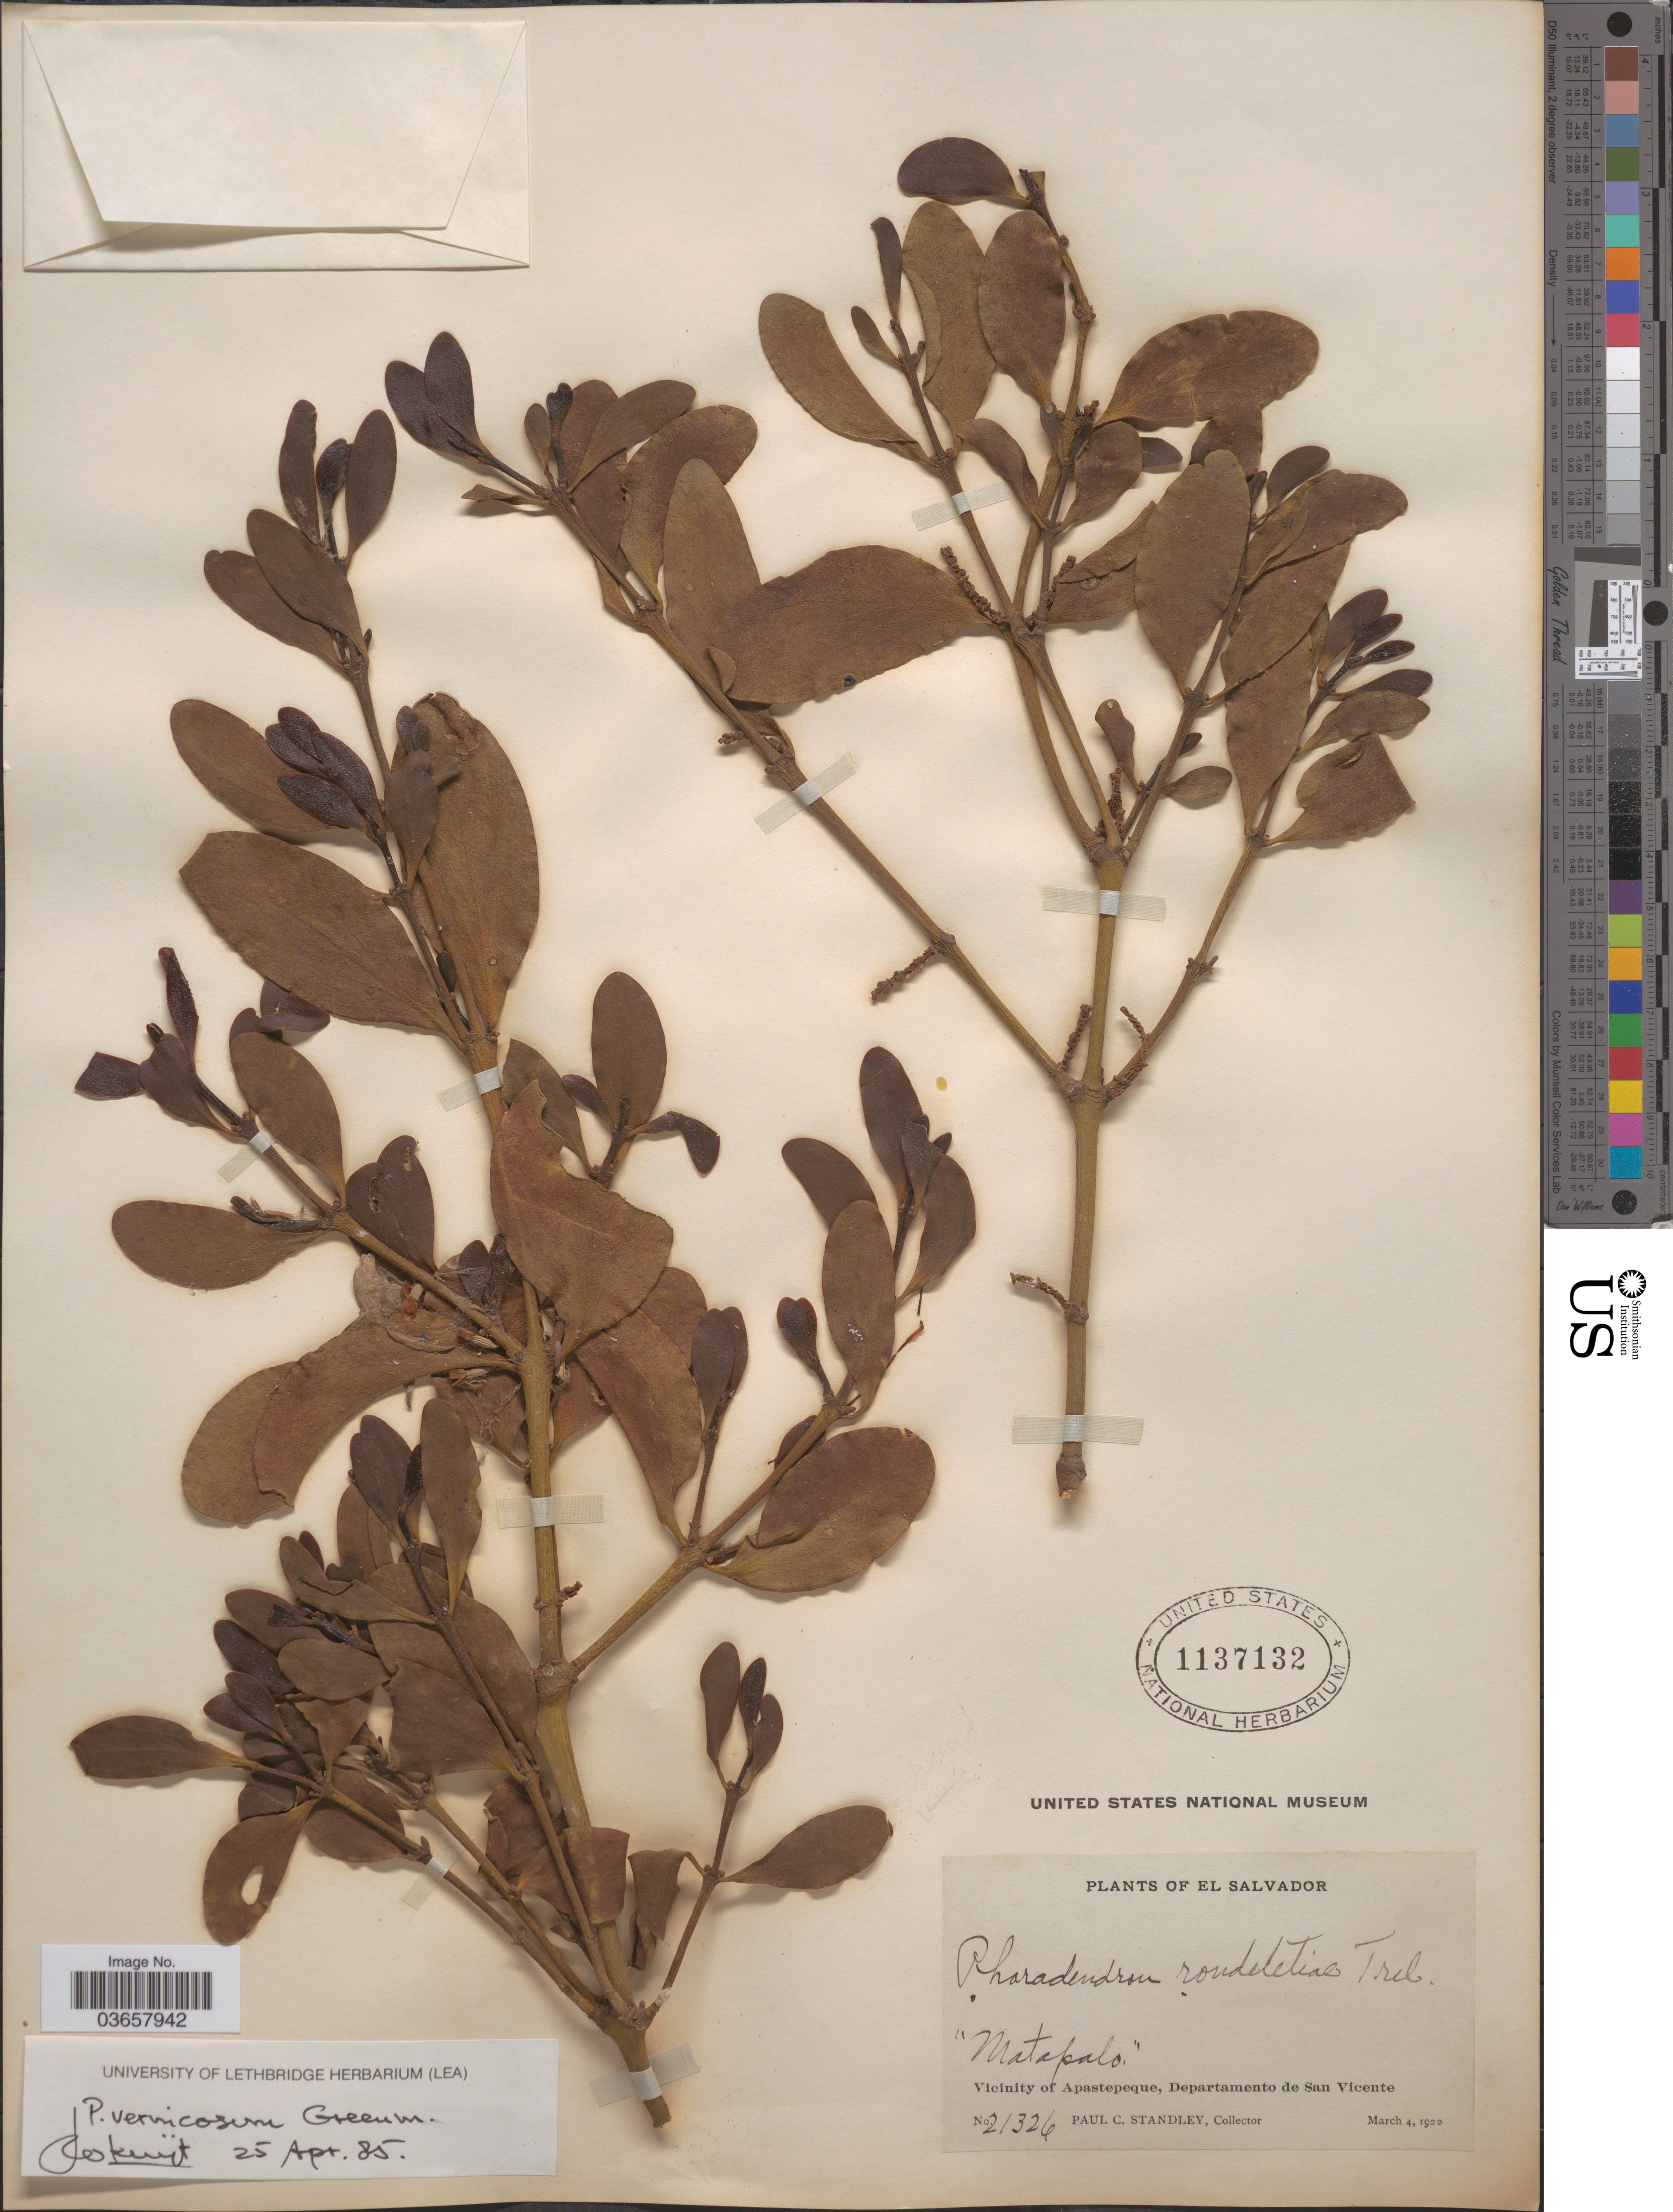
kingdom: Plantae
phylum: Tracheophyta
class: Magnoliopsida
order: Santalales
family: Viscaceae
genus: Phoradendron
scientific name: Phoradendron vernicosum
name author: Greenm.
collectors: P. C. Standley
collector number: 21326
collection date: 1922-03-04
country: El Salvador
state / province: San Vincente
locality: Vicinity of Apastepeque, Departamento de San Vicente.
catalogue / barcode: US 1137132